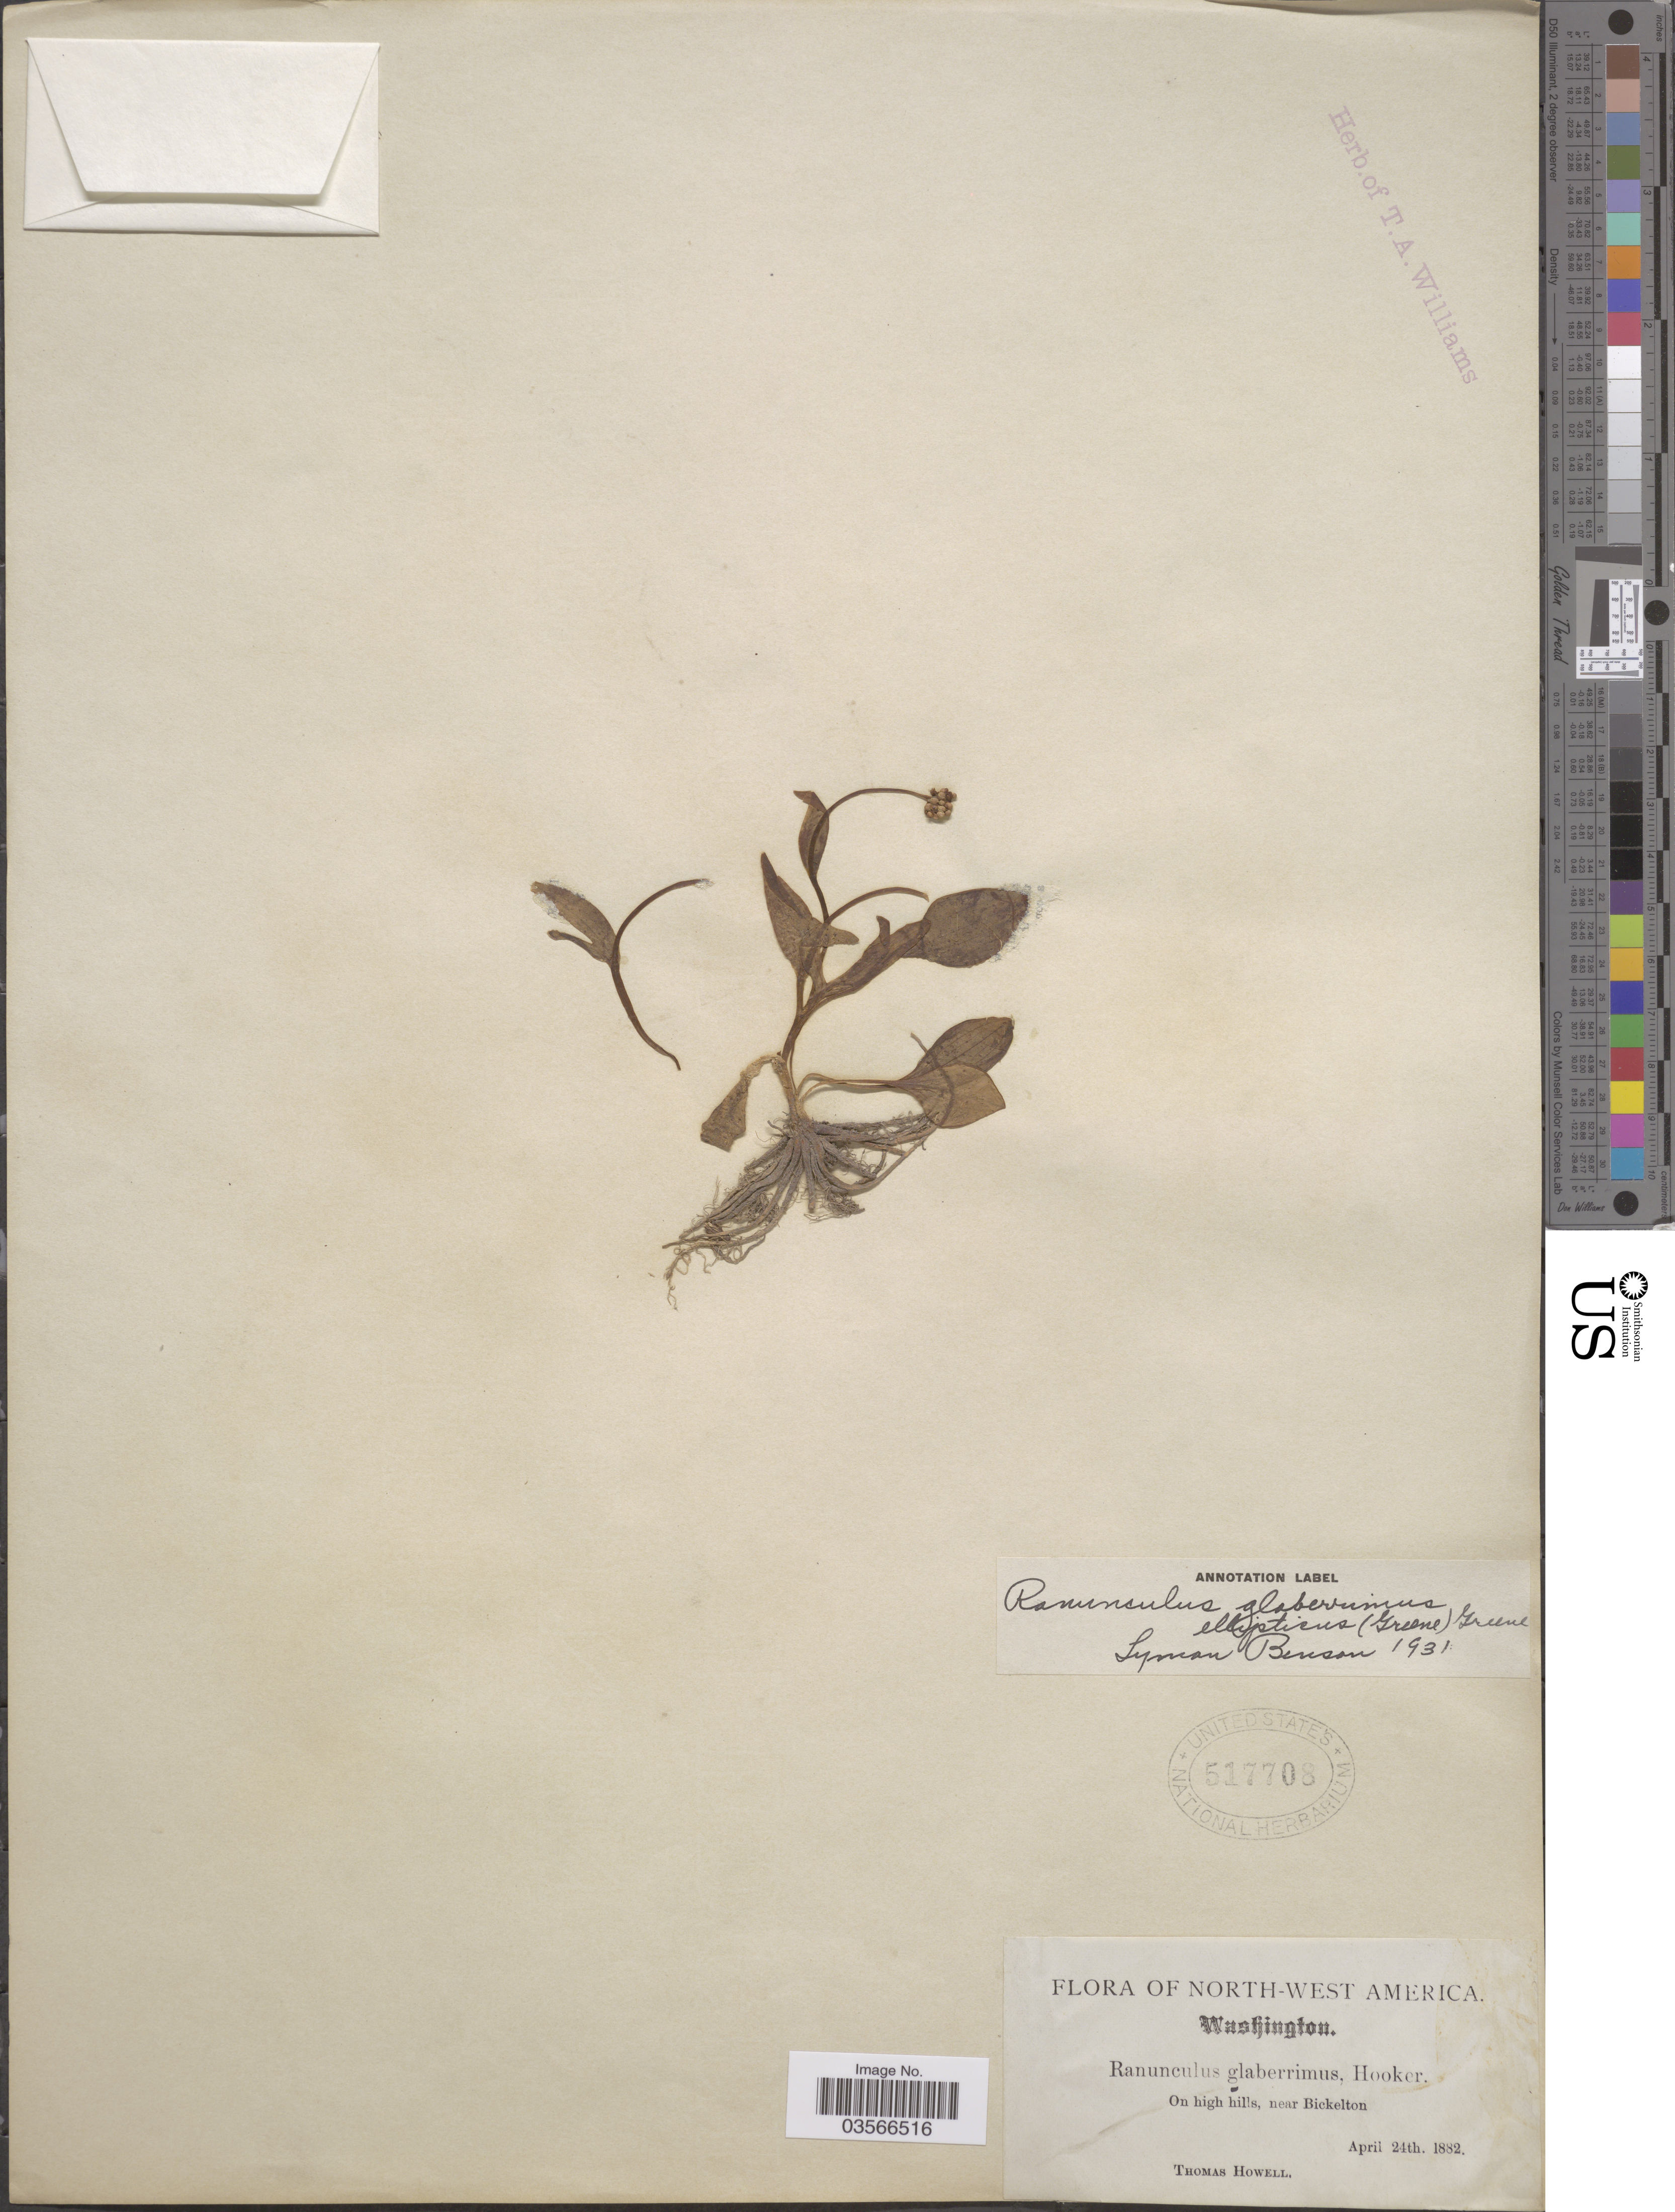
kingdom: Plantae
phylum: Tracheophyta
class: Magnoliopsida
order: Ranunculales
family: Ranunculaceae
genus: Ranunculus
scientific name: Ranunculus glaberrimus var. ellipticus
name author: (Greene) Greene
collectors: T. Howell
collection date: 1882-04-24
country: United States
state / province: Washington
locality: North-West America. On high hills, near Bickelton.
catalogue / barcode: US 517708